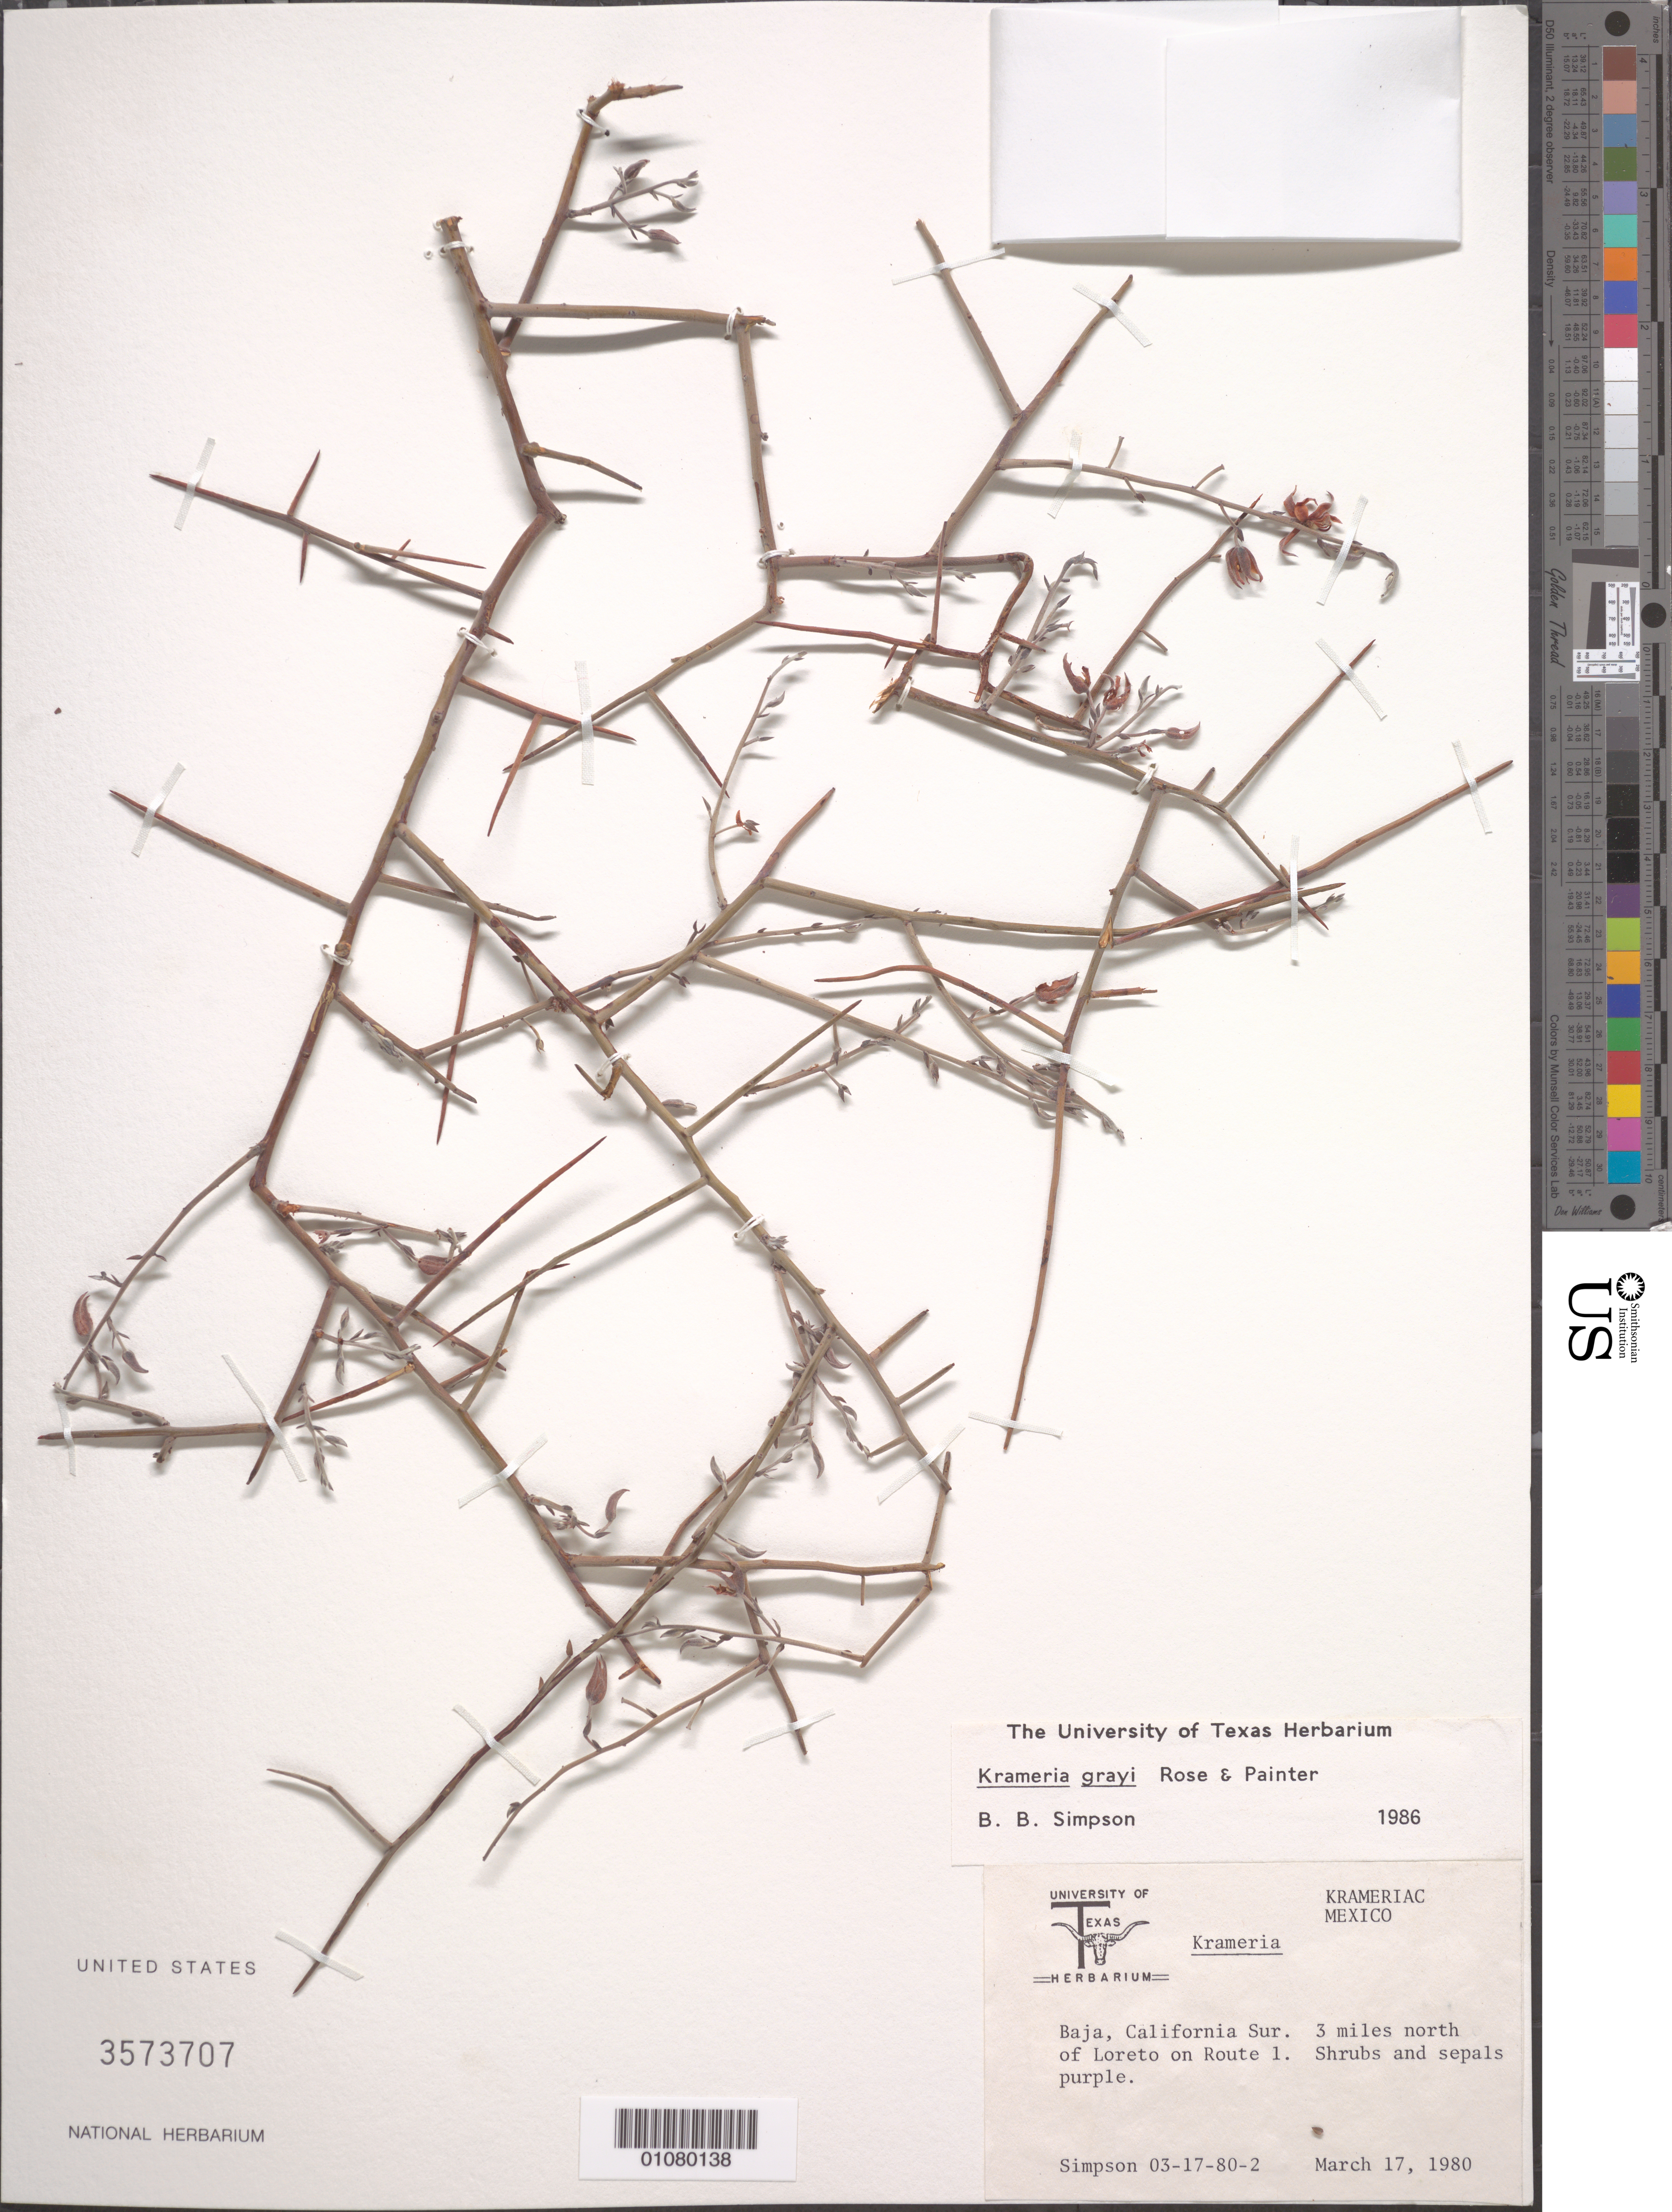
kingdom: Plantae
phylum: Tracheophyta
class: Magnoliopsida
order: Zygophyllales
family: Krameriaceae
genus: Krameria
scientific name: Krameria grayi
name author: Rose & J.H. Painter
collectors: B. B. Simpson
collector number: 03-17-80-2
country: Mexico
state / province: Baja California Sur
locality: N of Loreto on rt 1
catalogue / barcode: US 3573707